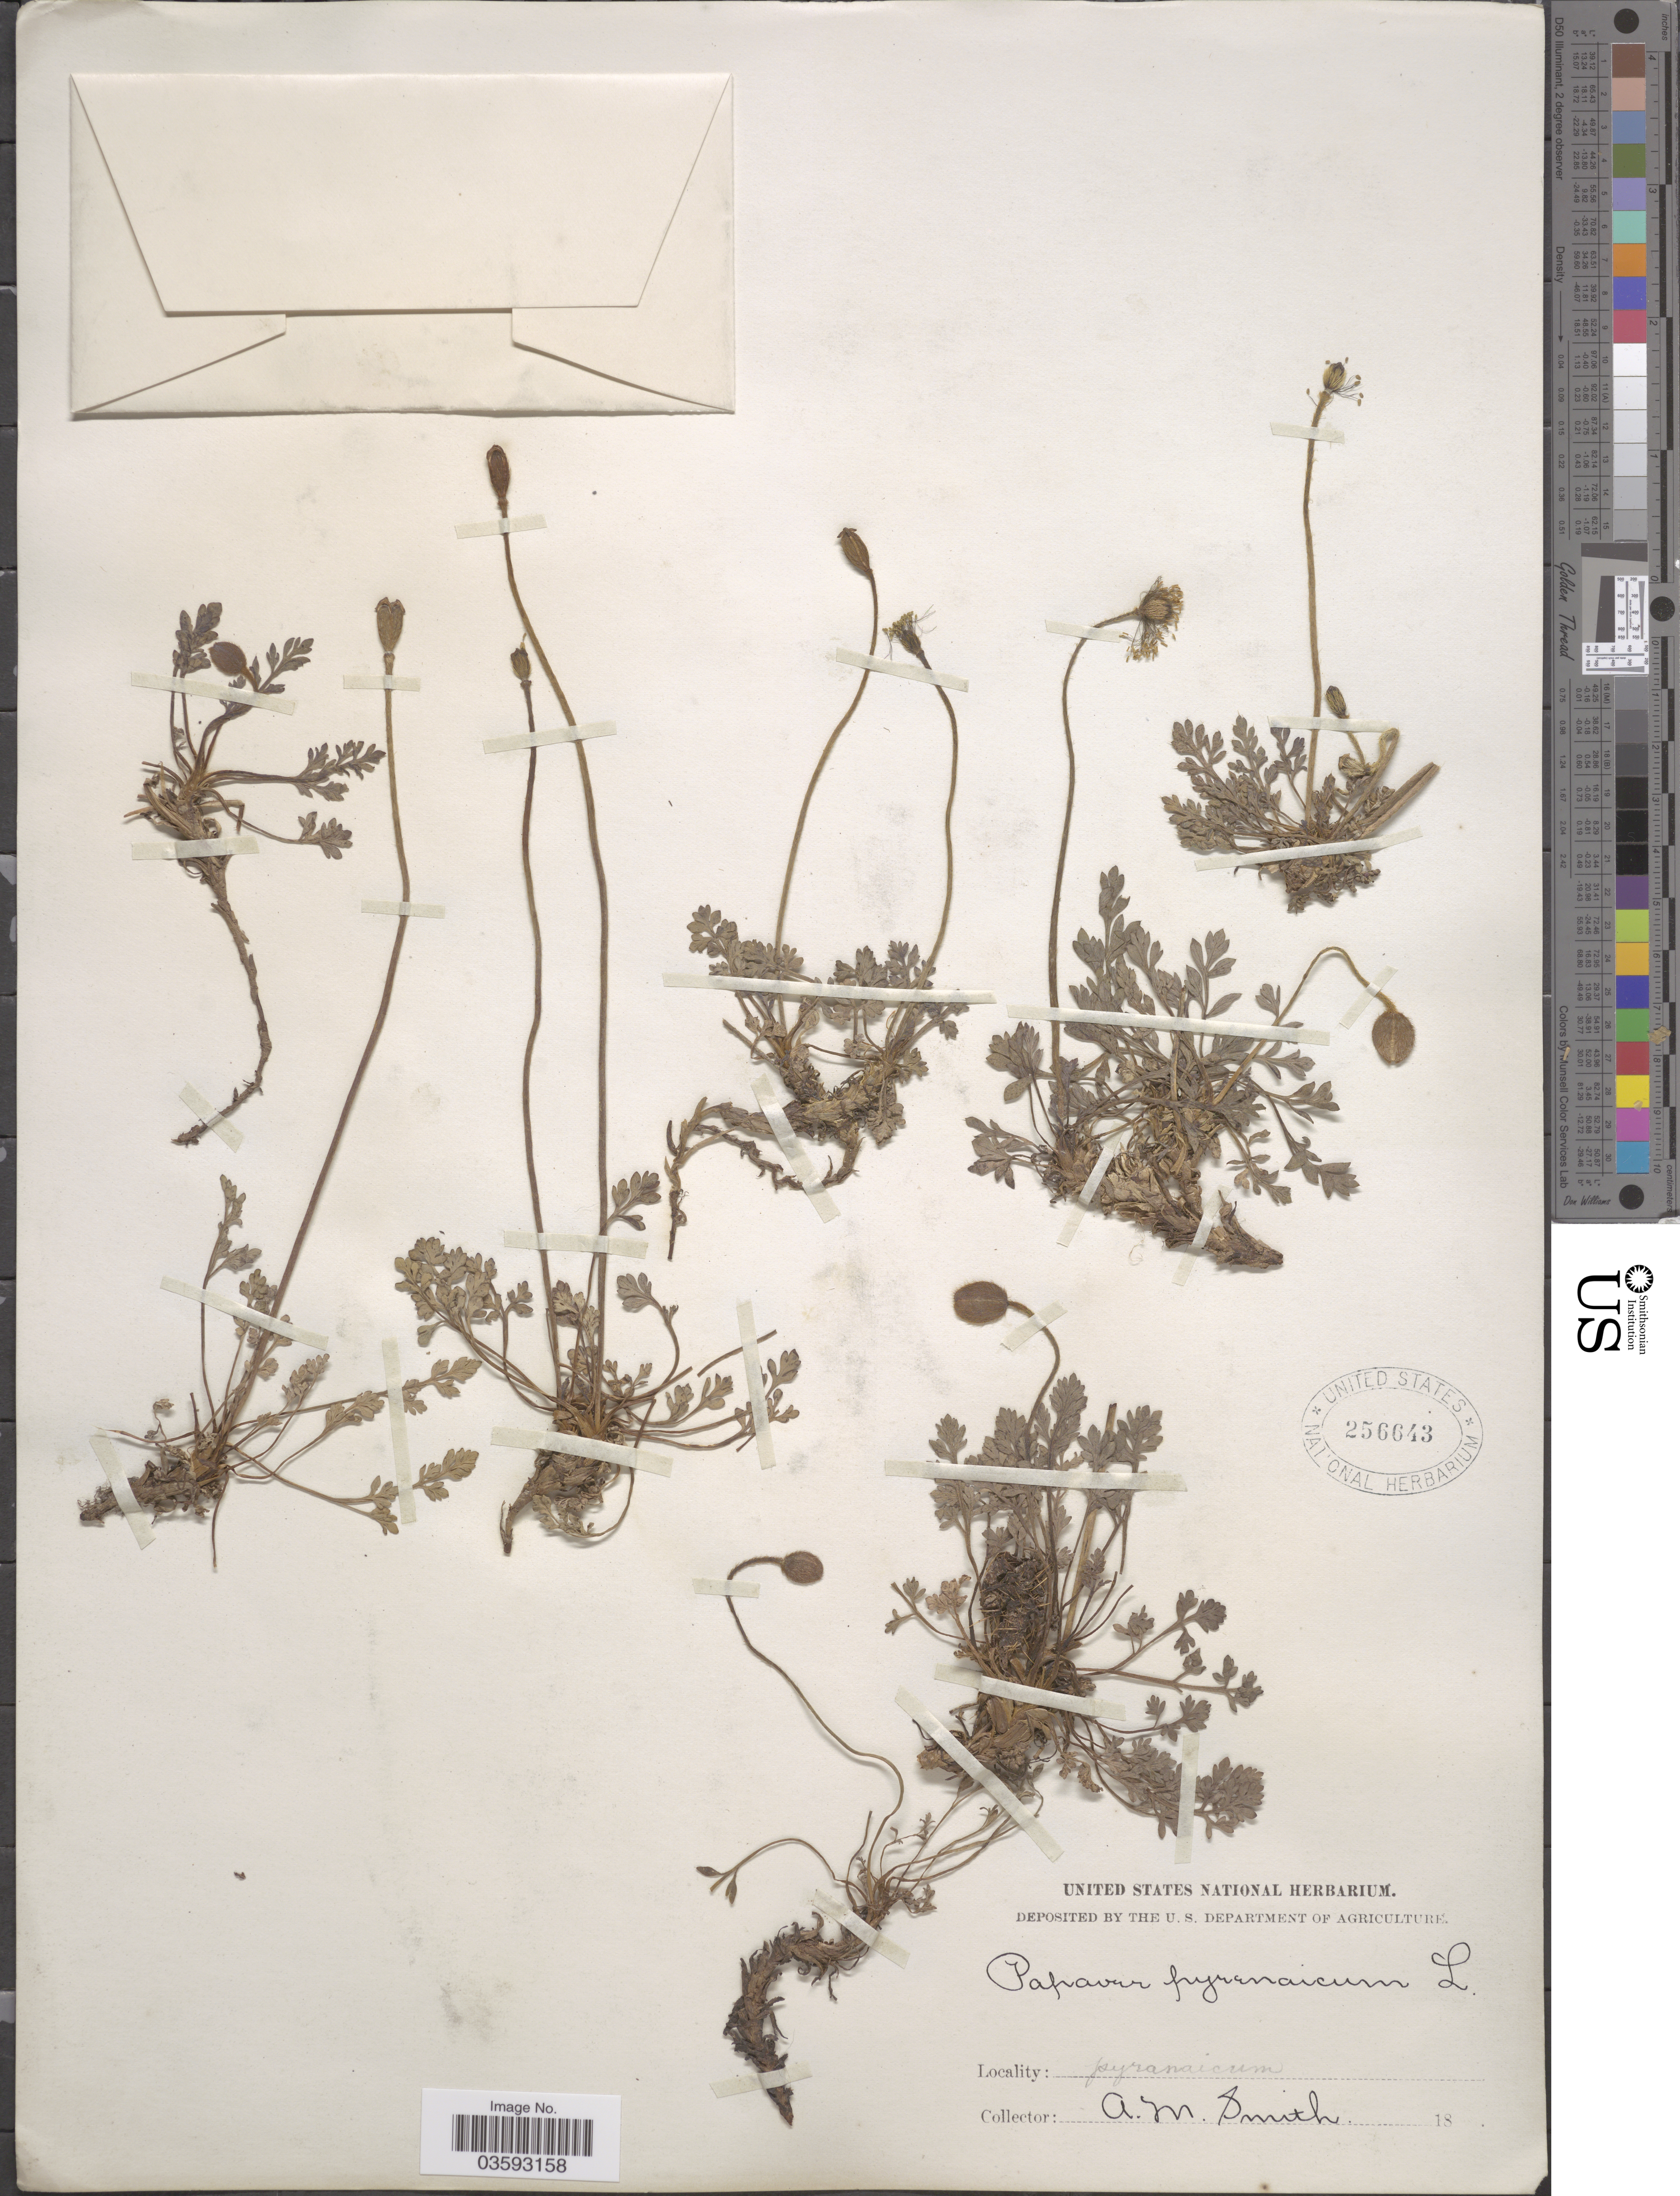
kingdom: Plantae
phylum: Tracheophyta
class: Magnoliopsida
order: Ranunculales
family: Papaveraceae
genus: Papaver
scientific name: Papaver pyrenaicum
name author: Willd.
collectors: A. M. Smith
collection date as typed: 18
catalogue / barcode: US 256643